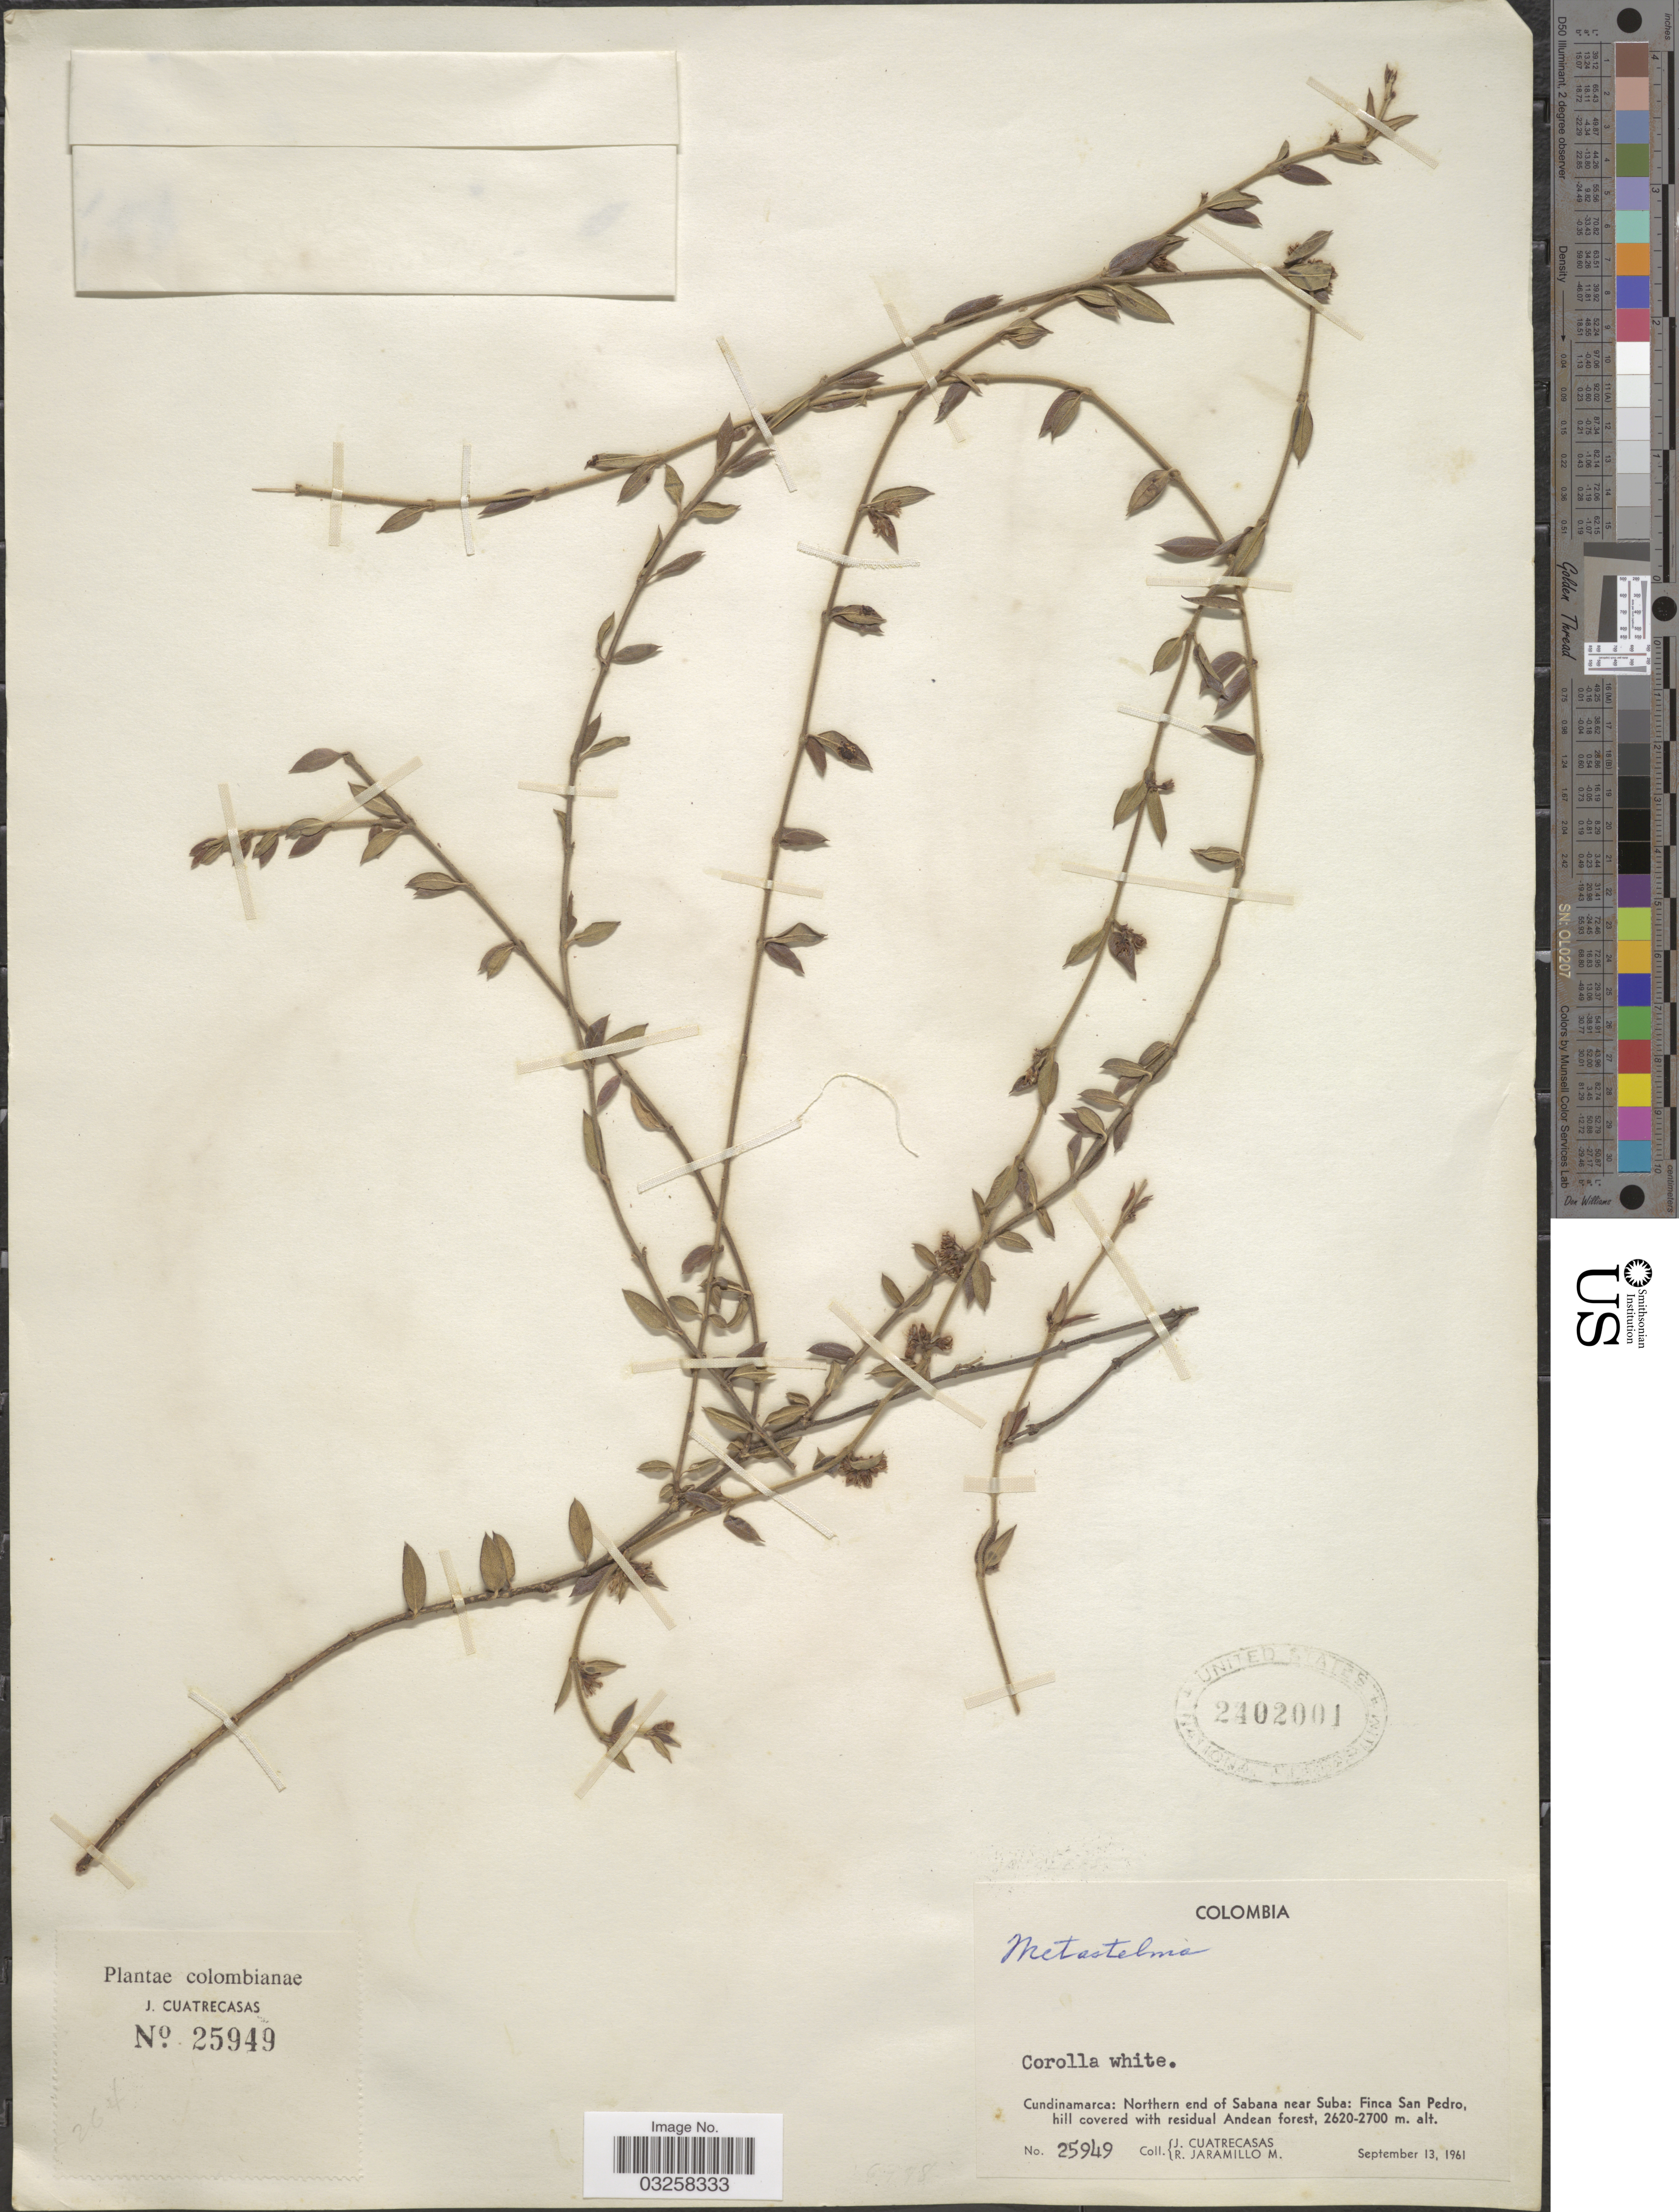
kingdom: Plantae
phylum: Tracheophyta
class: Magnoliopsida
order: Gentianales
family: Apocynaceae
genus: Scyphostelma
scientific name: Scyphostelma sp.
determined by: Liede-Schumann, Sigrid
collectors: J. Cuatrecasas & R. Jaramillo M.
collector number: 25949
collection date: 1961-09-13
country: Colombia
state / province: Cundinamarca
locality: Northern end of Sabana near Suba: Finca San Pedro, hill covered with residual Andean forest.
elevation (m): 2620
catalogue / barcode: US 2402001